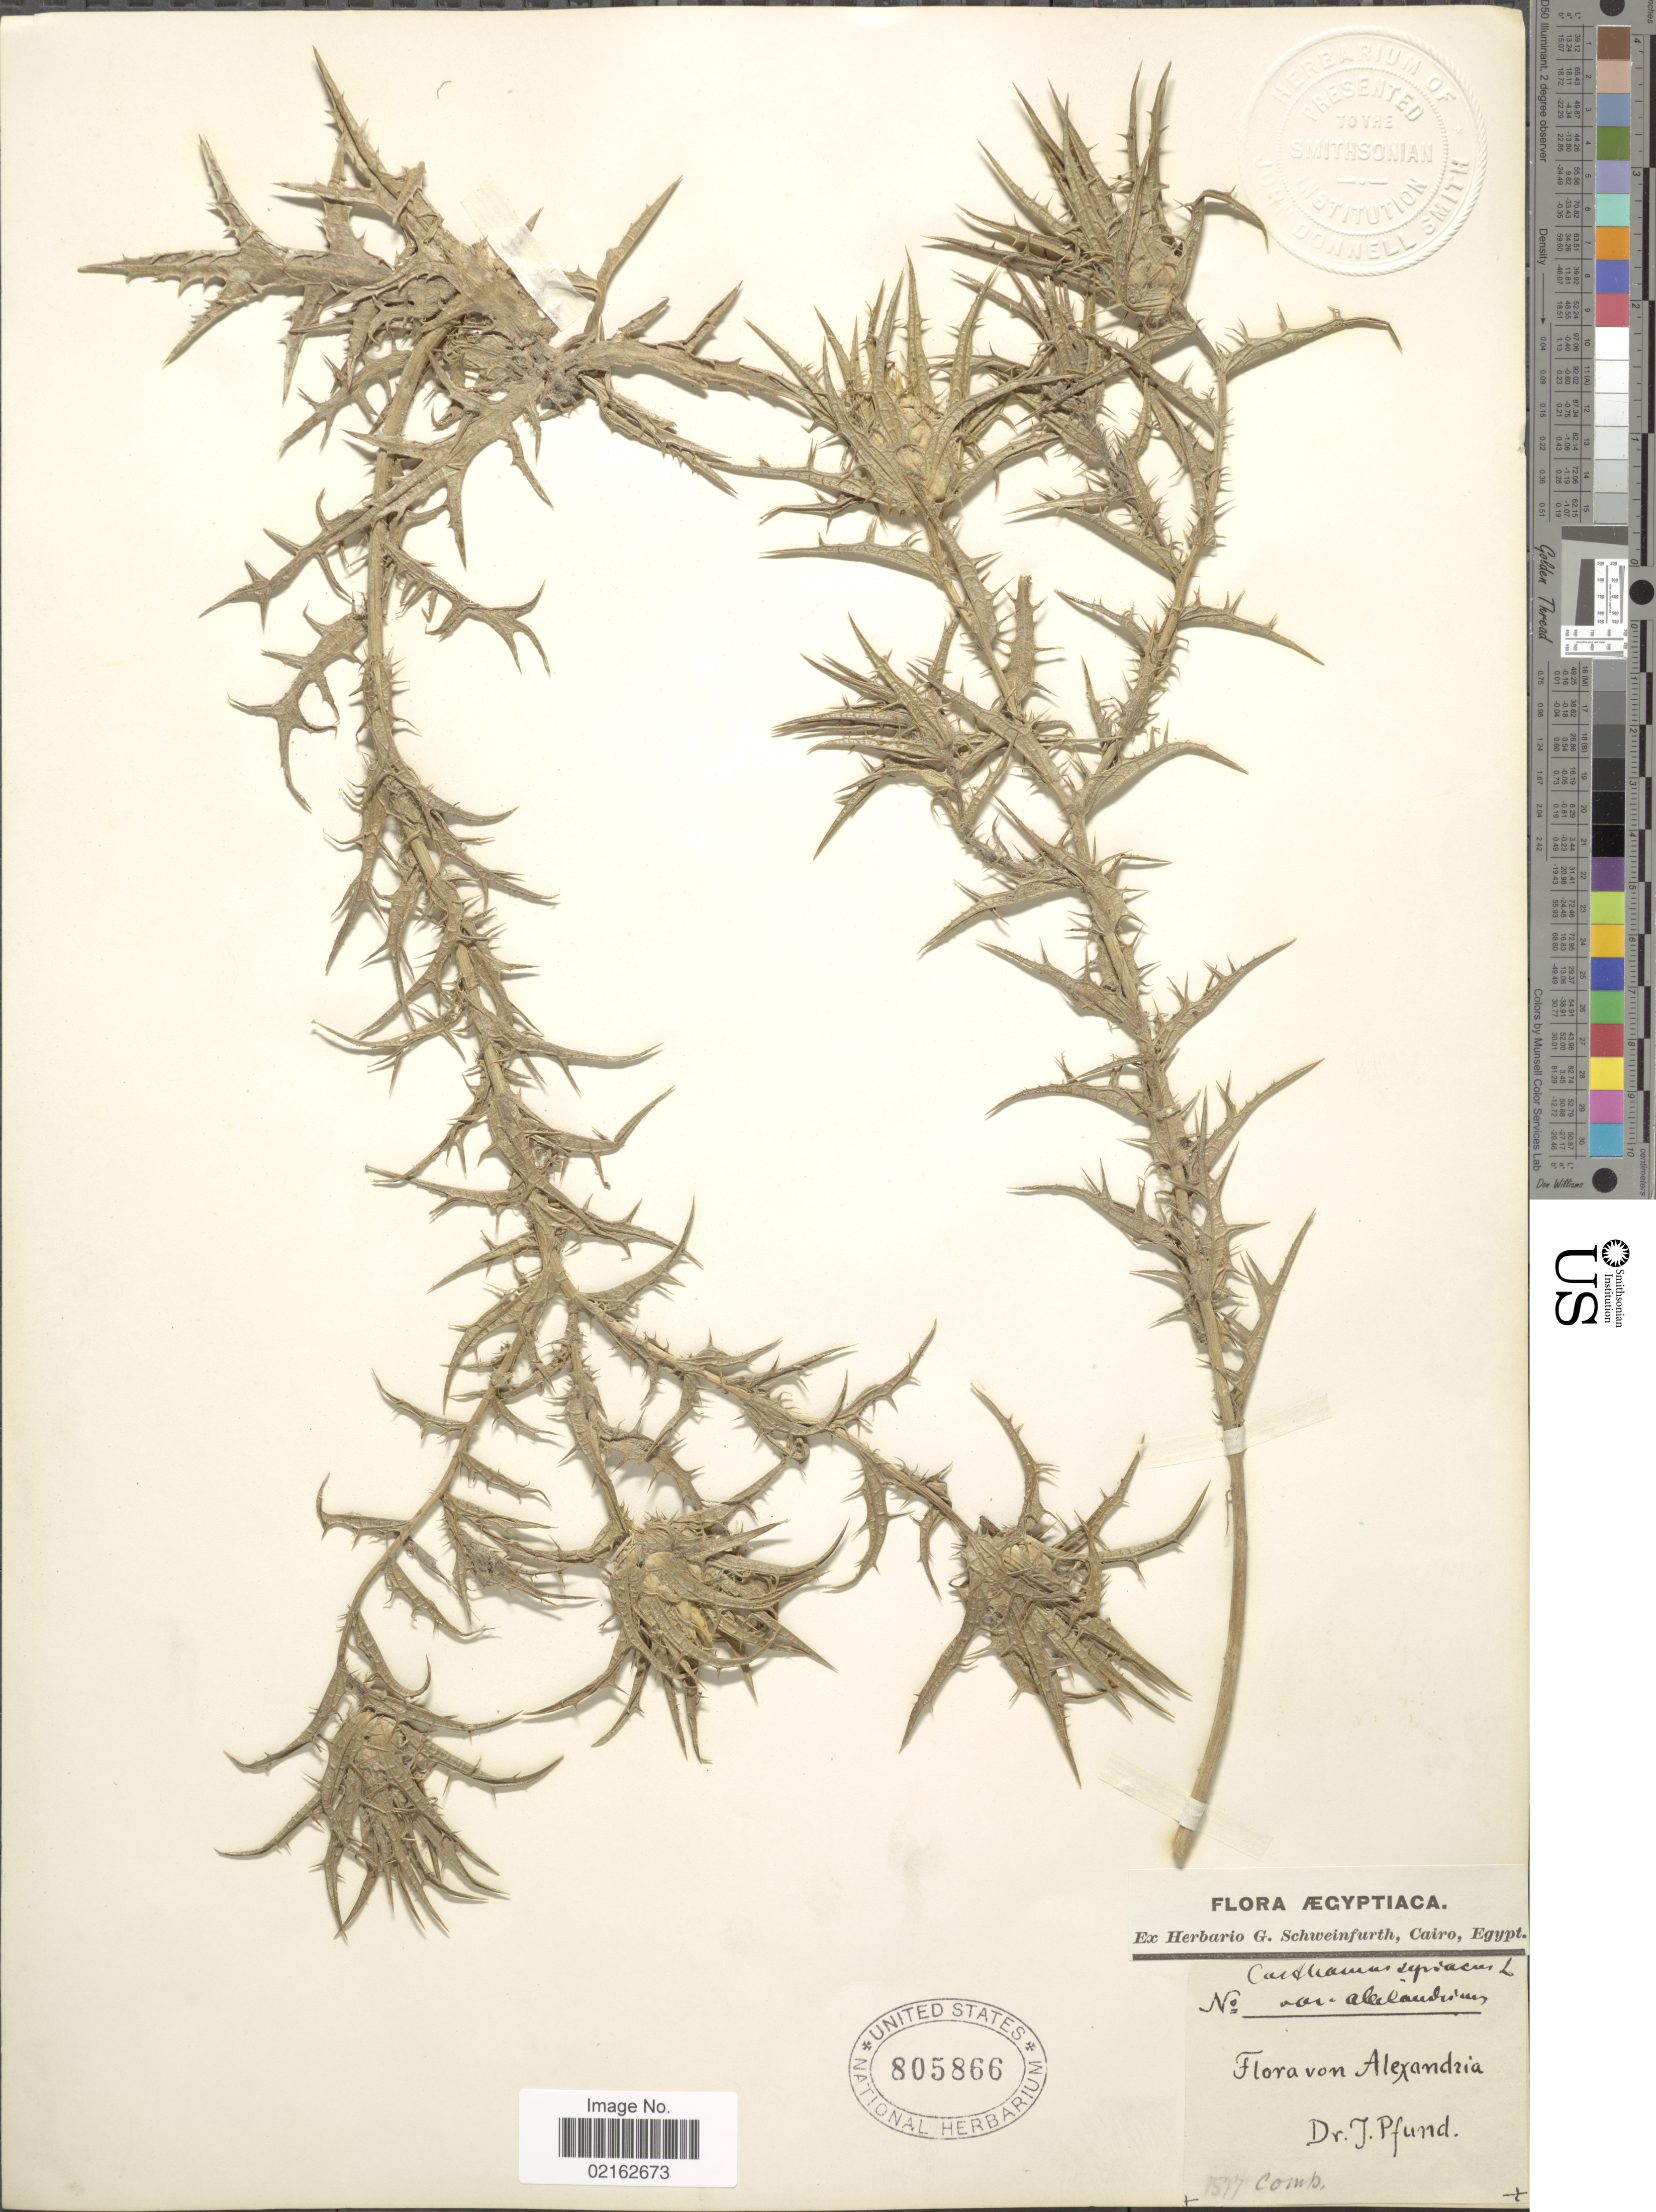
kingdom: Plantae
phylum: Tracheophyta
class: Magnoliopsida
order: Asterales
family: Asteraceae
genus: Carthamus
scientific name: Carthamus syriacus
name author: L.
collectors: -. Pfund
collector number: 1577?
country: Egypt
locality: Alexandria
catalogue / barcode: US 805866